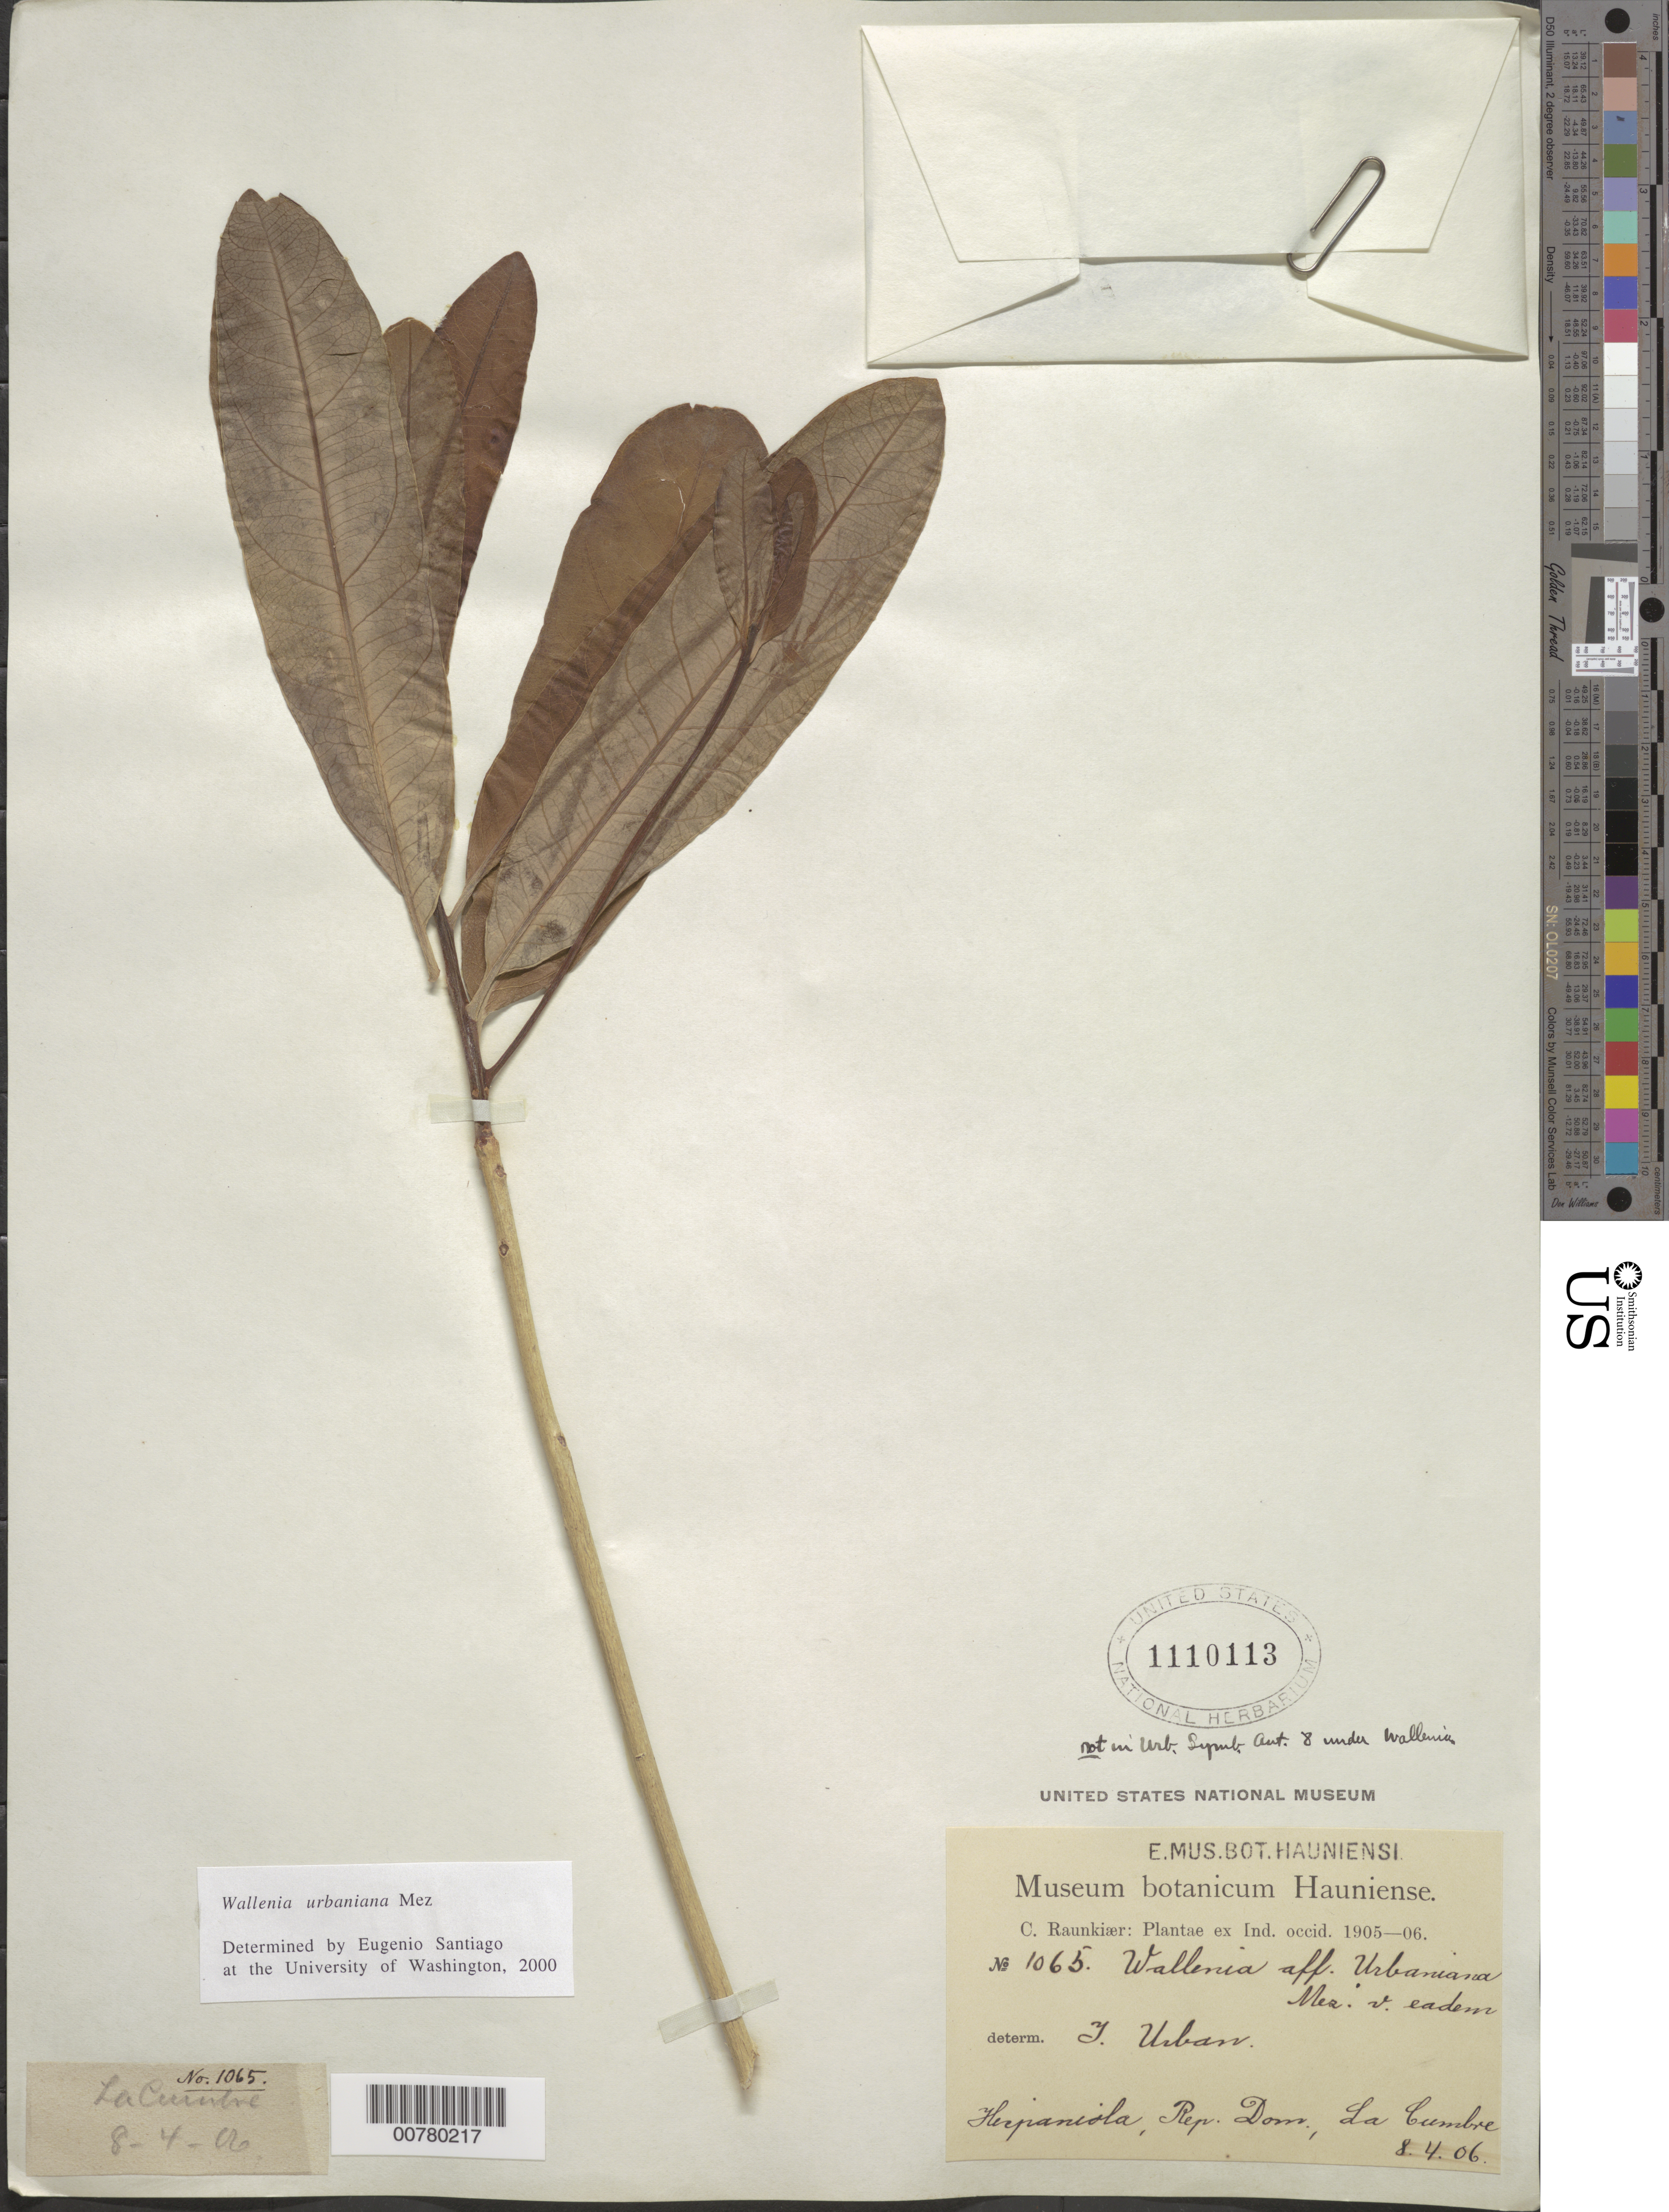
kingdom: Plantae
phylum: Tracheophyta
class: Magnoliopsida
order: Ericales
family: Primulaceae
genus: Wallenia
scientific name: Wallenia urbaniana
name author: Mez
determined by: Santiago, E.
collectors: C. C. Raunkiaer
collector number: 1065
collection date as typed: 08 Apr 1906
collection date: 1906-04-08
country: Dominican Republic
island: Hispaniola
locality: La Cumbre.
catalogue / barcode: US 1110113